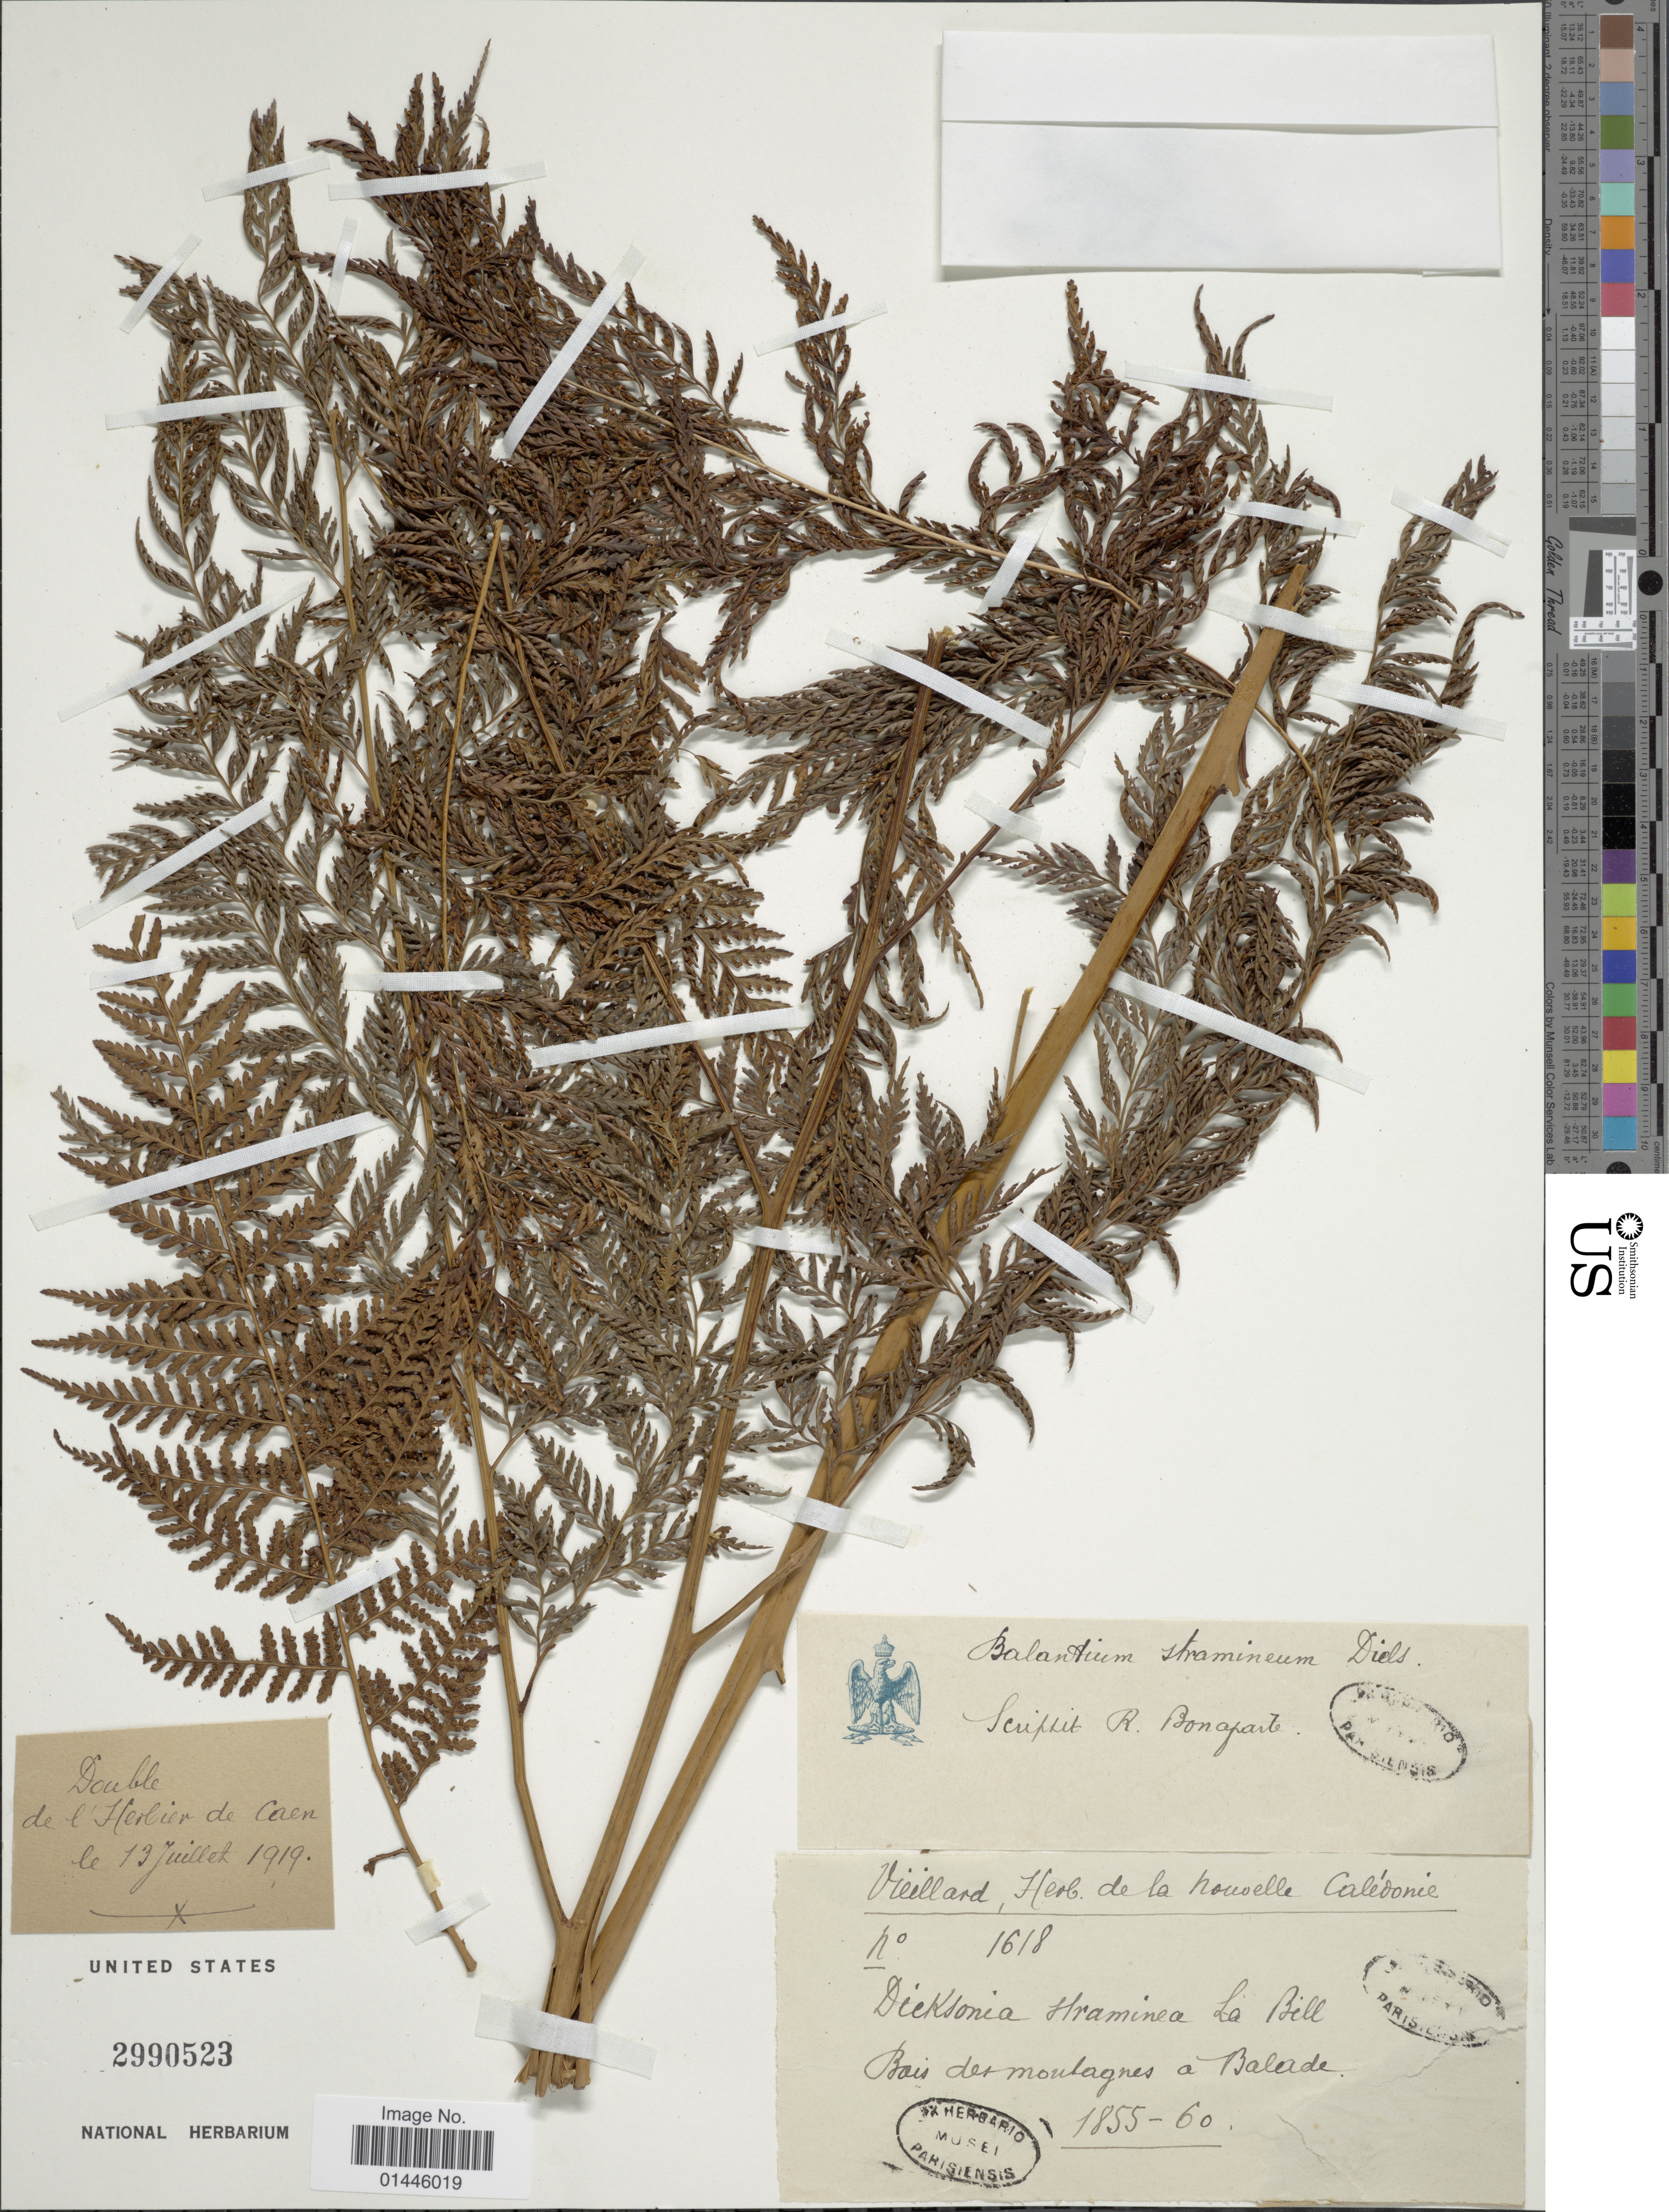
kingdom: Plantae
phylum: Tracheophyta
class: Polypodiopsida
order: Cyatheales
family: Dicksoniaceae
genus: Calochlaena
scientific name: Calochlaena straminea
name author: (Labill.) M.D. Turner & R.A. White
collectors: -. Vieillard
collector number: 1618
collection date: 1855/1860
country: New Caledonia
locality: Nouvelle Caledonie, Bois des montagnes a Balerde. [interpreted]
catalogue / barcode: US 2990523